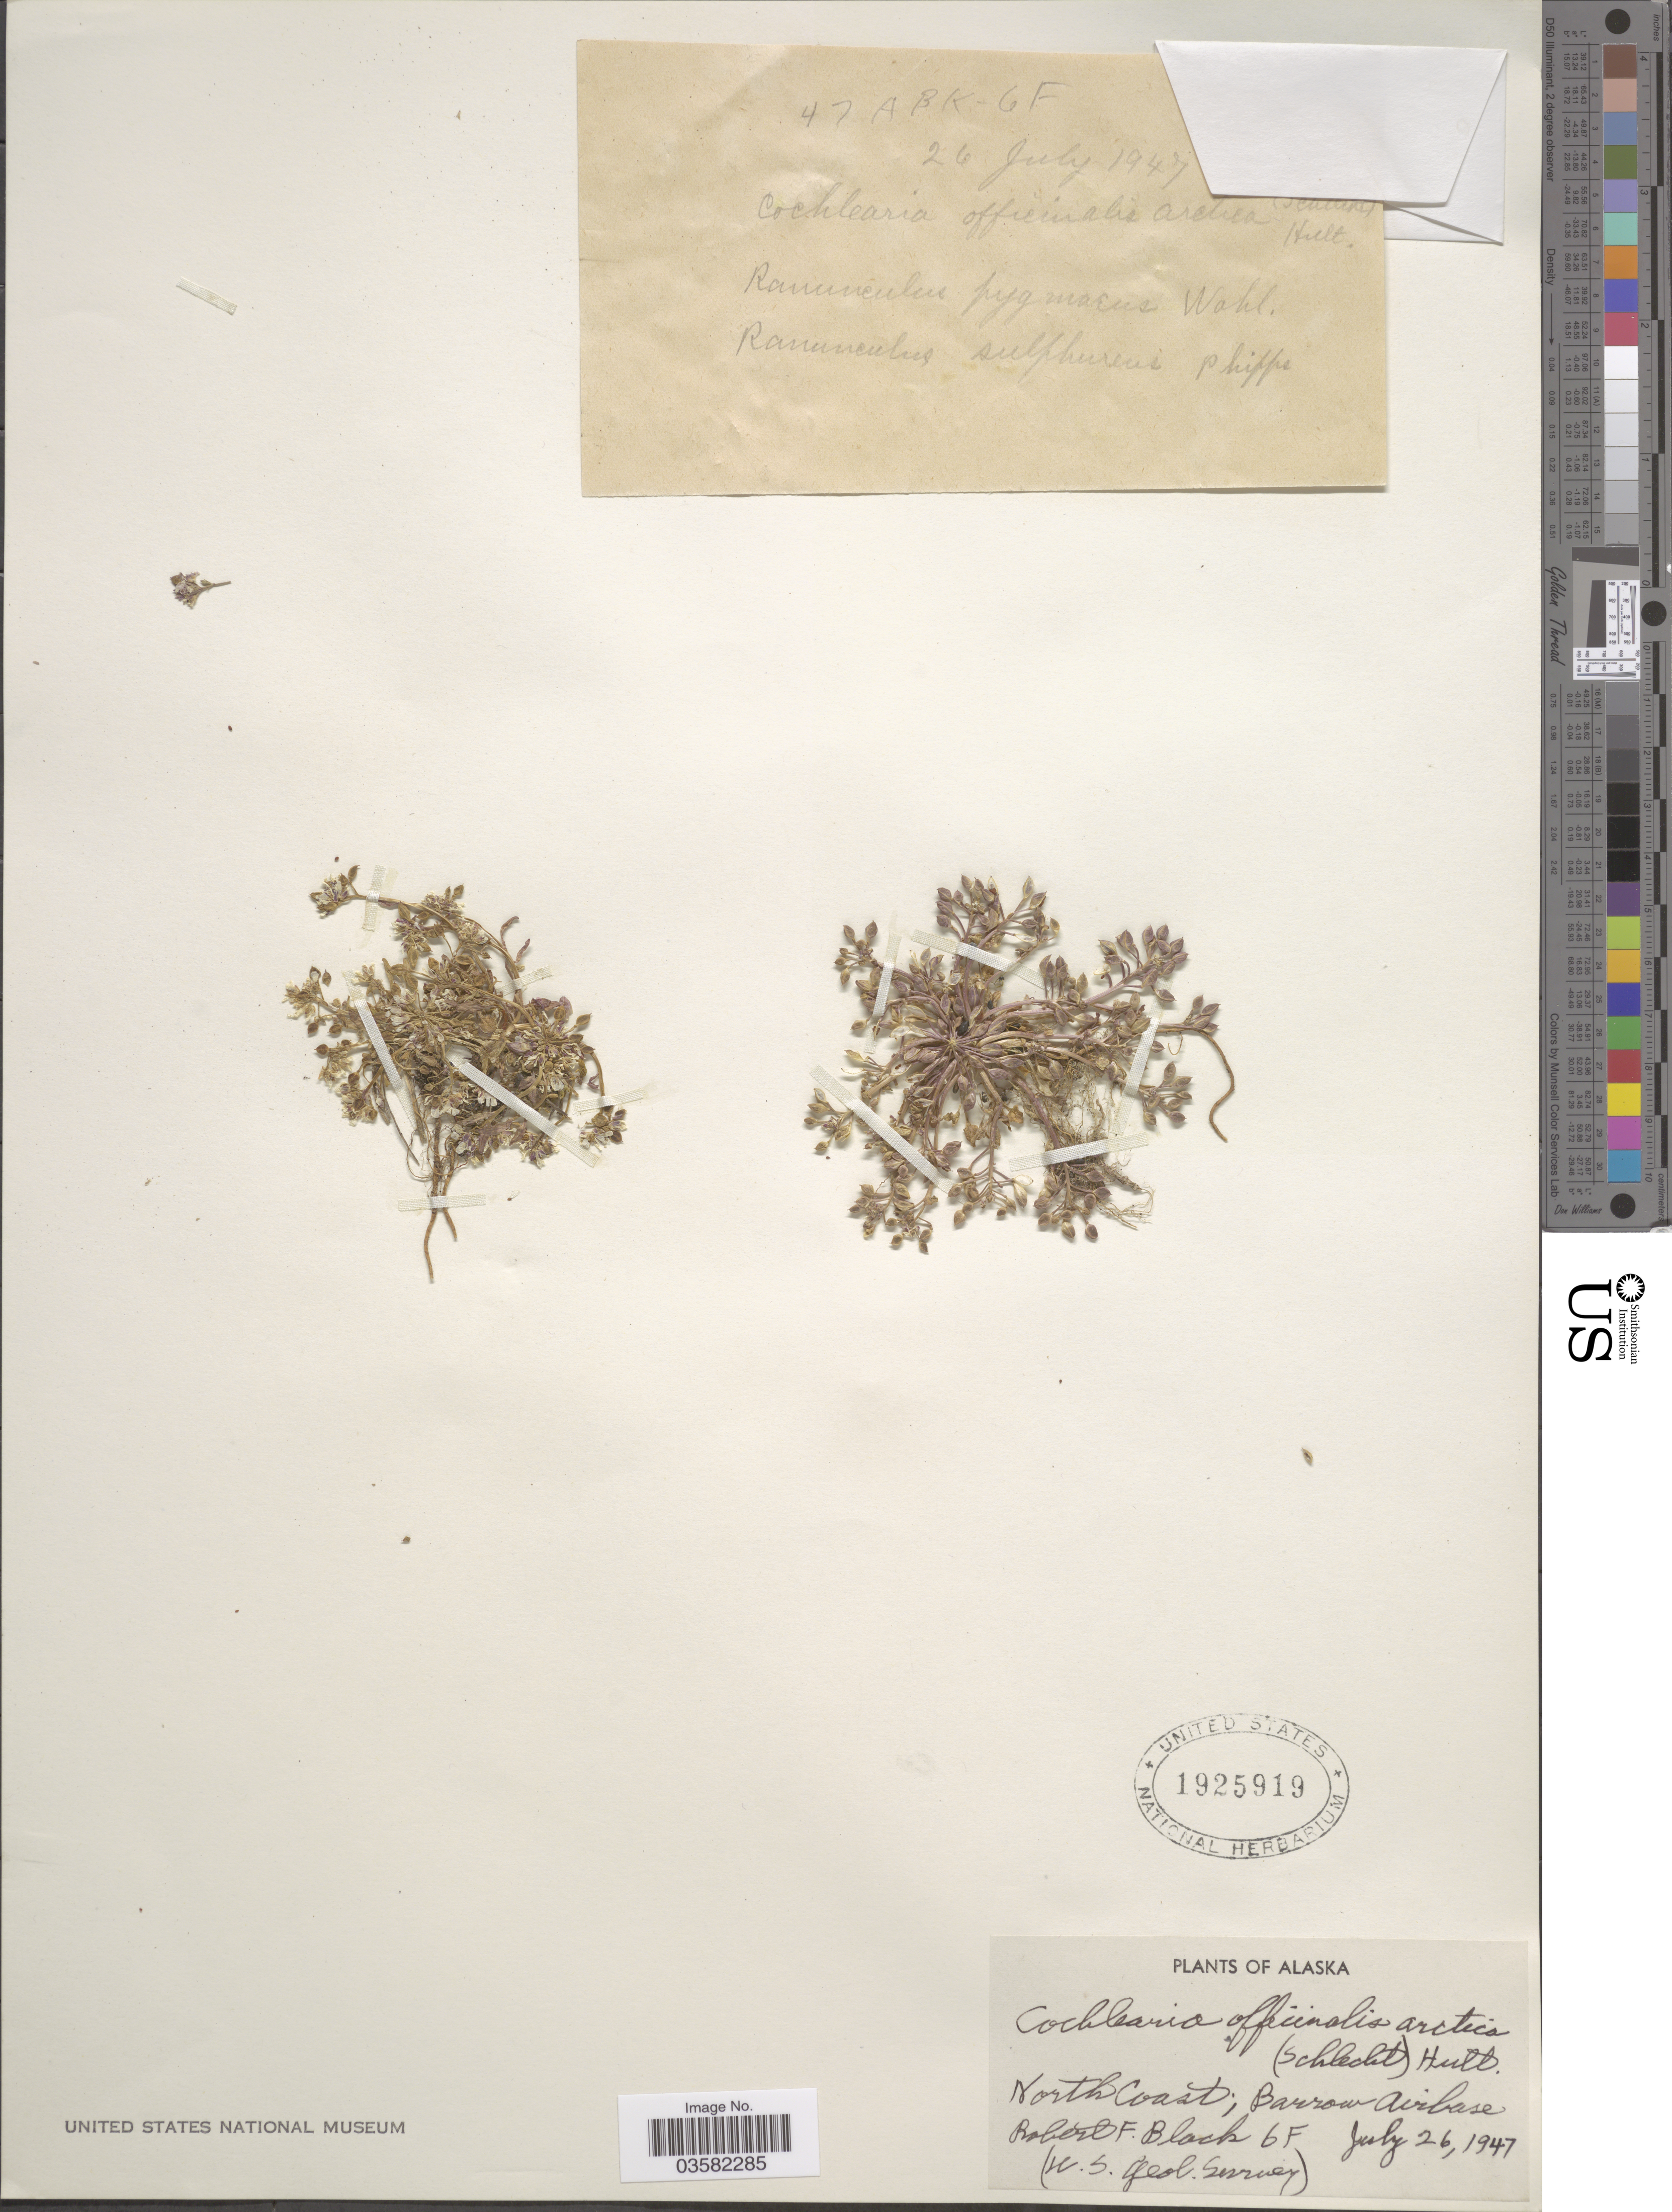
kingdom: Plantae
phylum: Tracheophyta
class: Magnoliopsida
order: Brassicales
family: Brassicaceae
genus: Cochlearia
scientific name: Cochlearia officinalis subsp. arctica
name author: (Schltdl. ex DC.) Hultén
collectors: R. F. Black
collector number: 6F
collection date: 1947-07-26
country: United States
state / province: Alaska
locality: North Coast; Barrow airbase.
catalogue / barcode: US 1925919